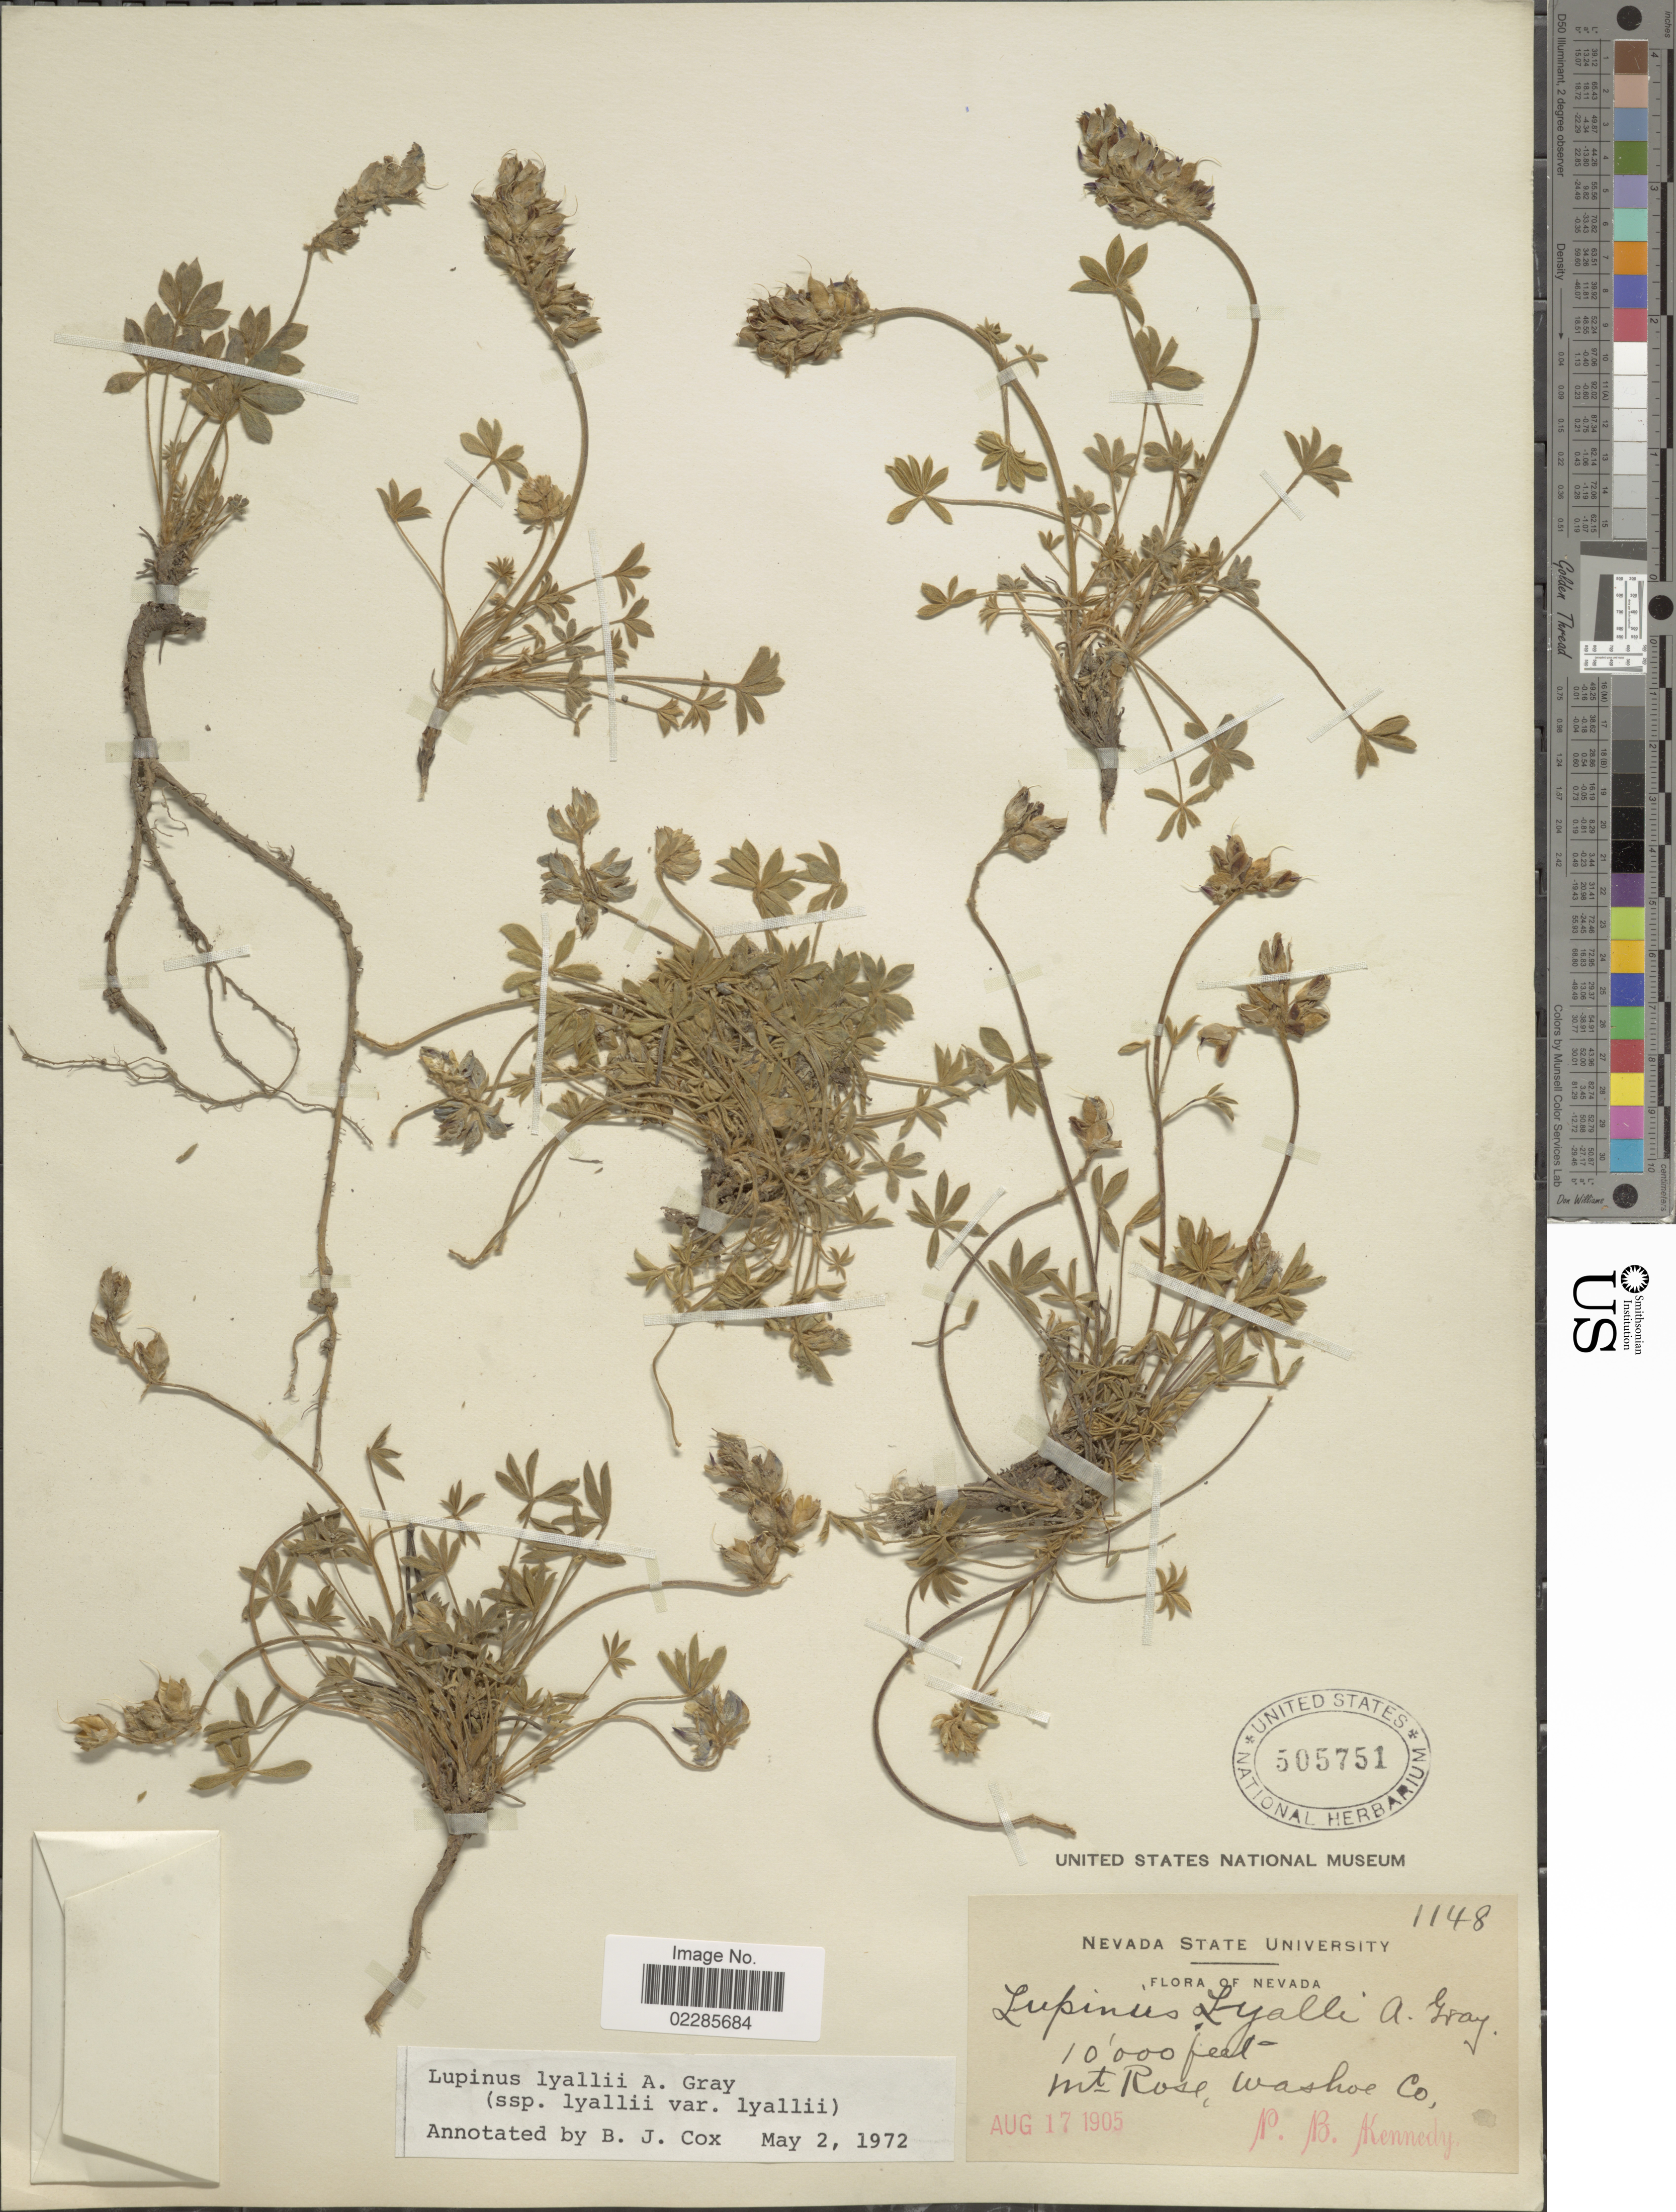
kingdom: Plantae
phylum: Tracheophyta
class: Magnoliopsida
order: Fabales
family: Fabaceae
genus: Lupinus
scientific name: Lupinus lyallii subsp. lyallii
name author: A. Gray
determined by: Cox, B. J.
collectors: P. B. Kennedy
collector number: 1148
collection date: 1905-08-17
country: United States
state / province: Nevada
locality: Mt Rose, Washoe Co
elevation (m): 3048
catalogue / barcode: US 505751